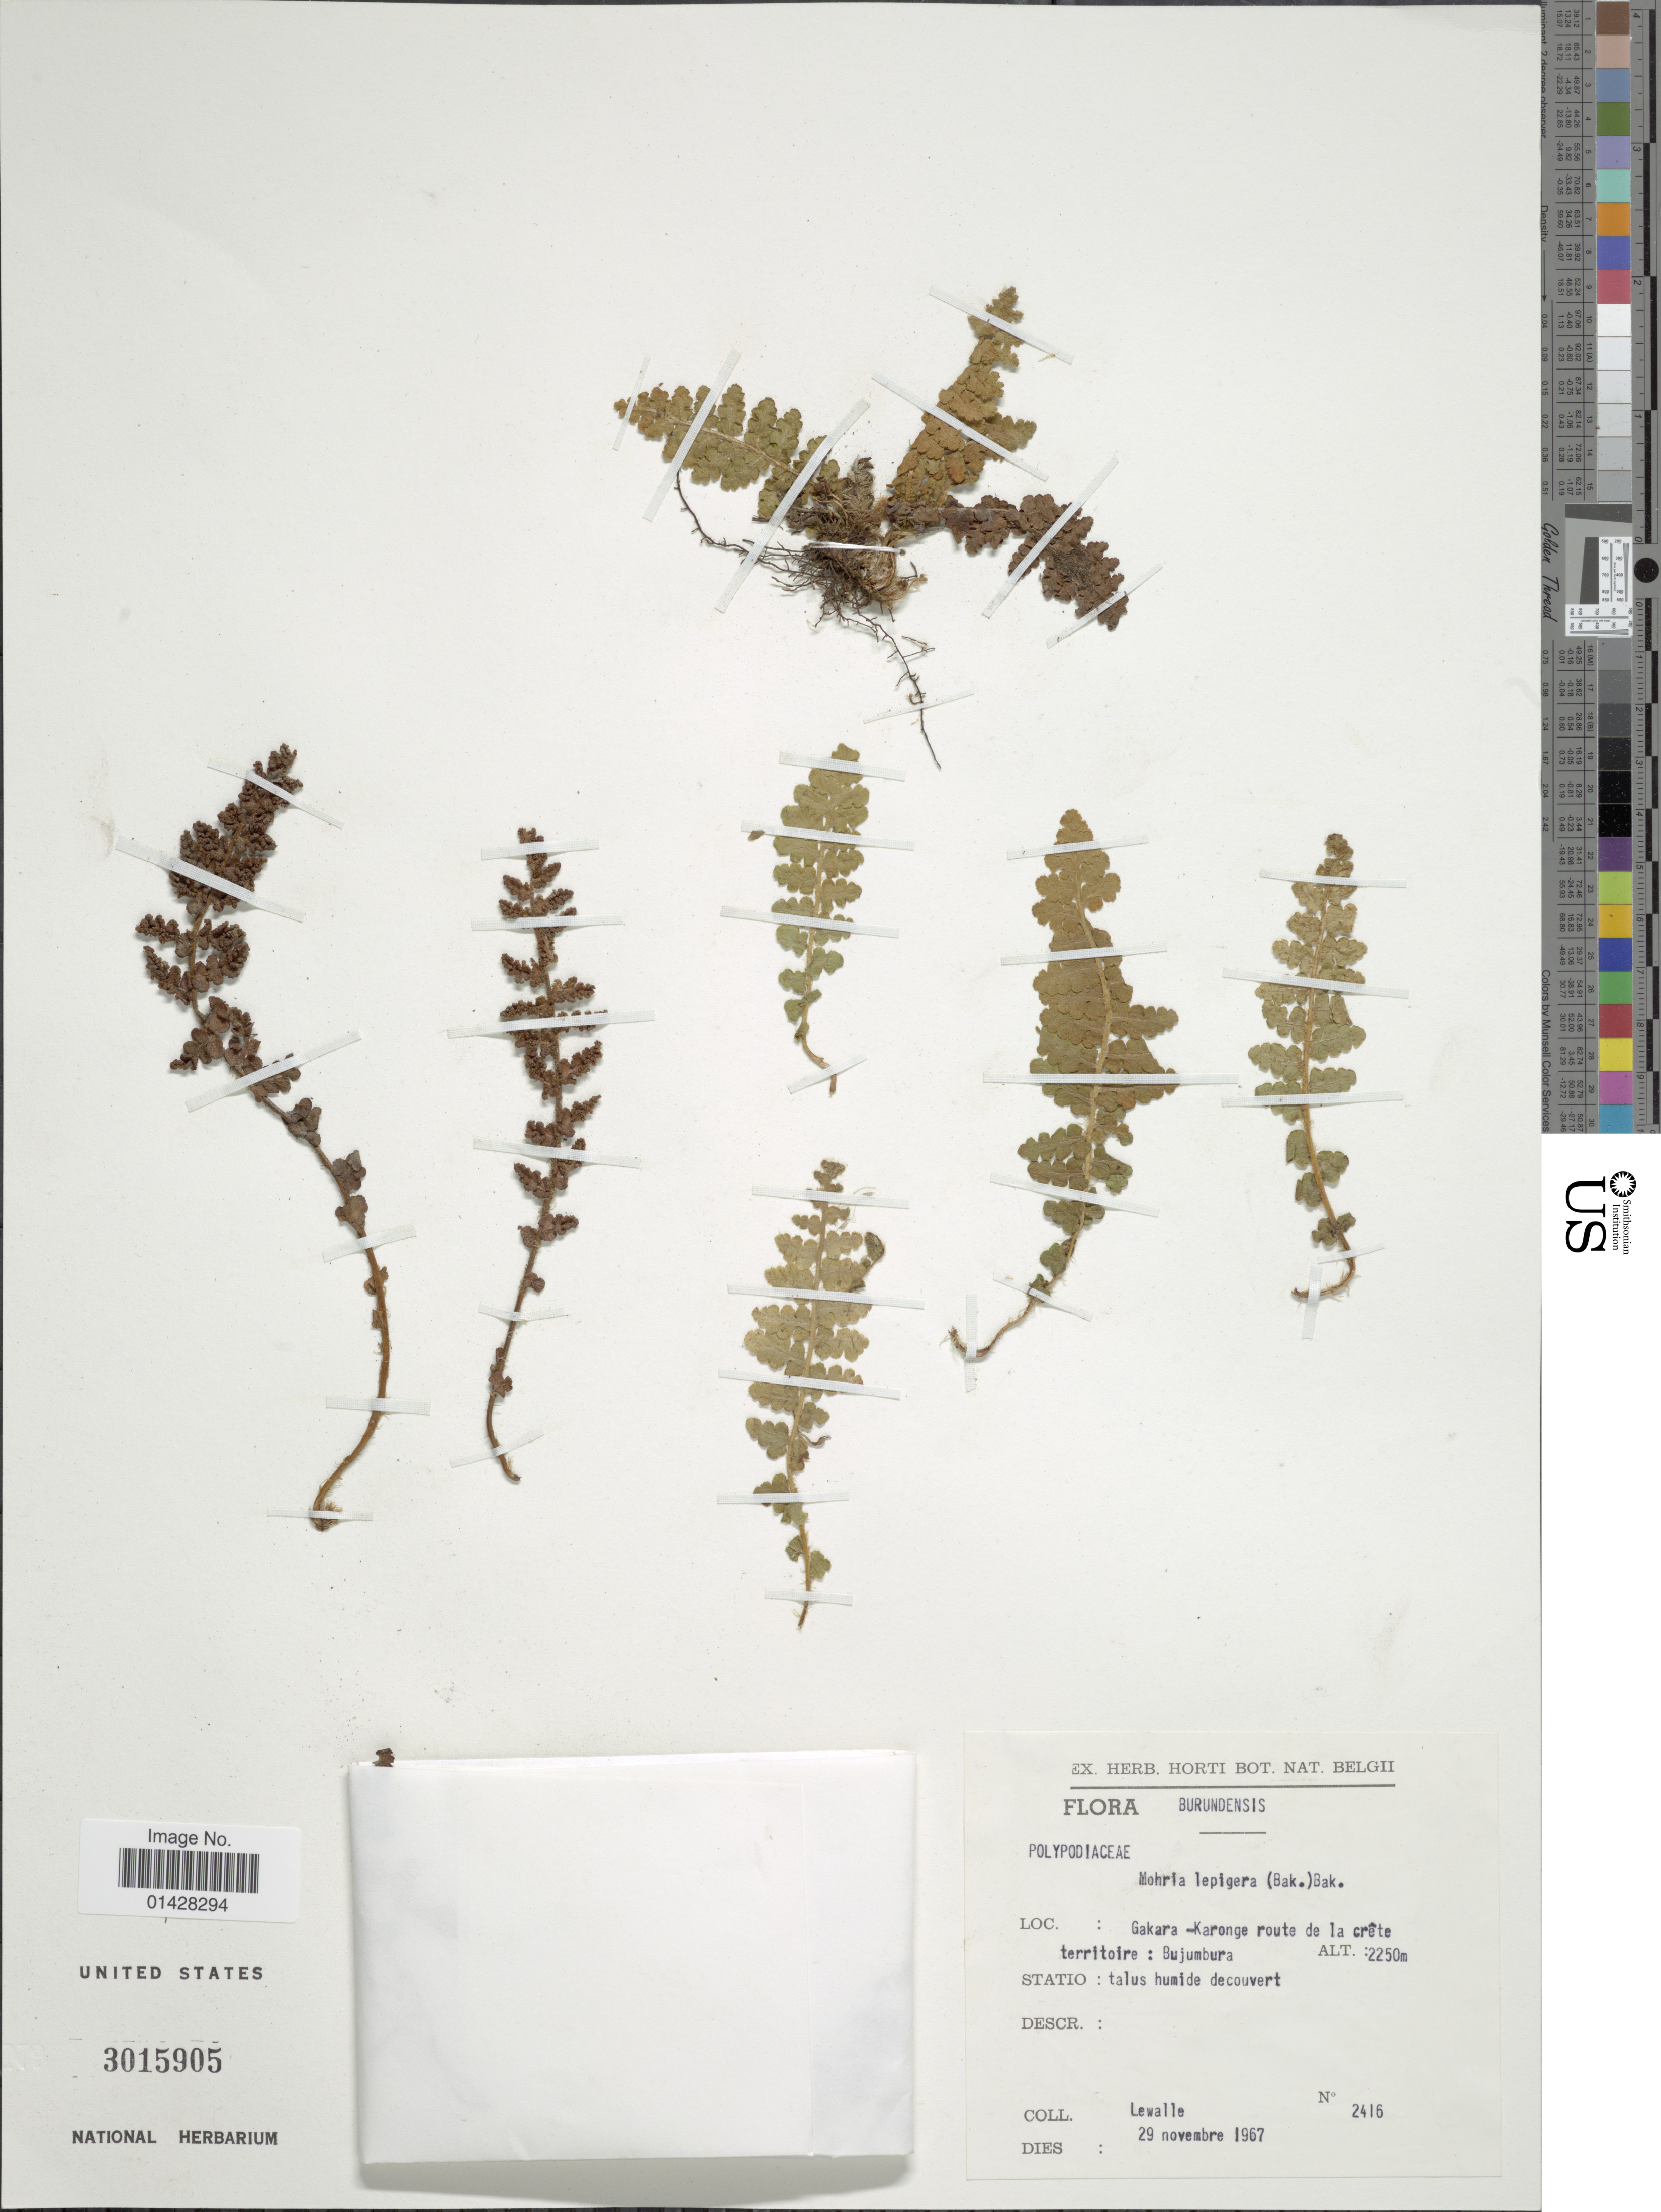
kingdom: Plantae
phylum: Tracheophyta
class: Polypodiopsida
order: Schizaeales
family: Anemiaceae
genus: Anemia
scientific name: Anemia lepigera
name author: (Baker) Christenh.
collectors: Lewalle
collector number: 2416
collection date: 1967-11-29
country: Burundi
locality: Burundensis. Gakara-Karonge route de la crête territoire: Bujumbura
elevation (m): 2250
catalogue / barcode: US 3015905